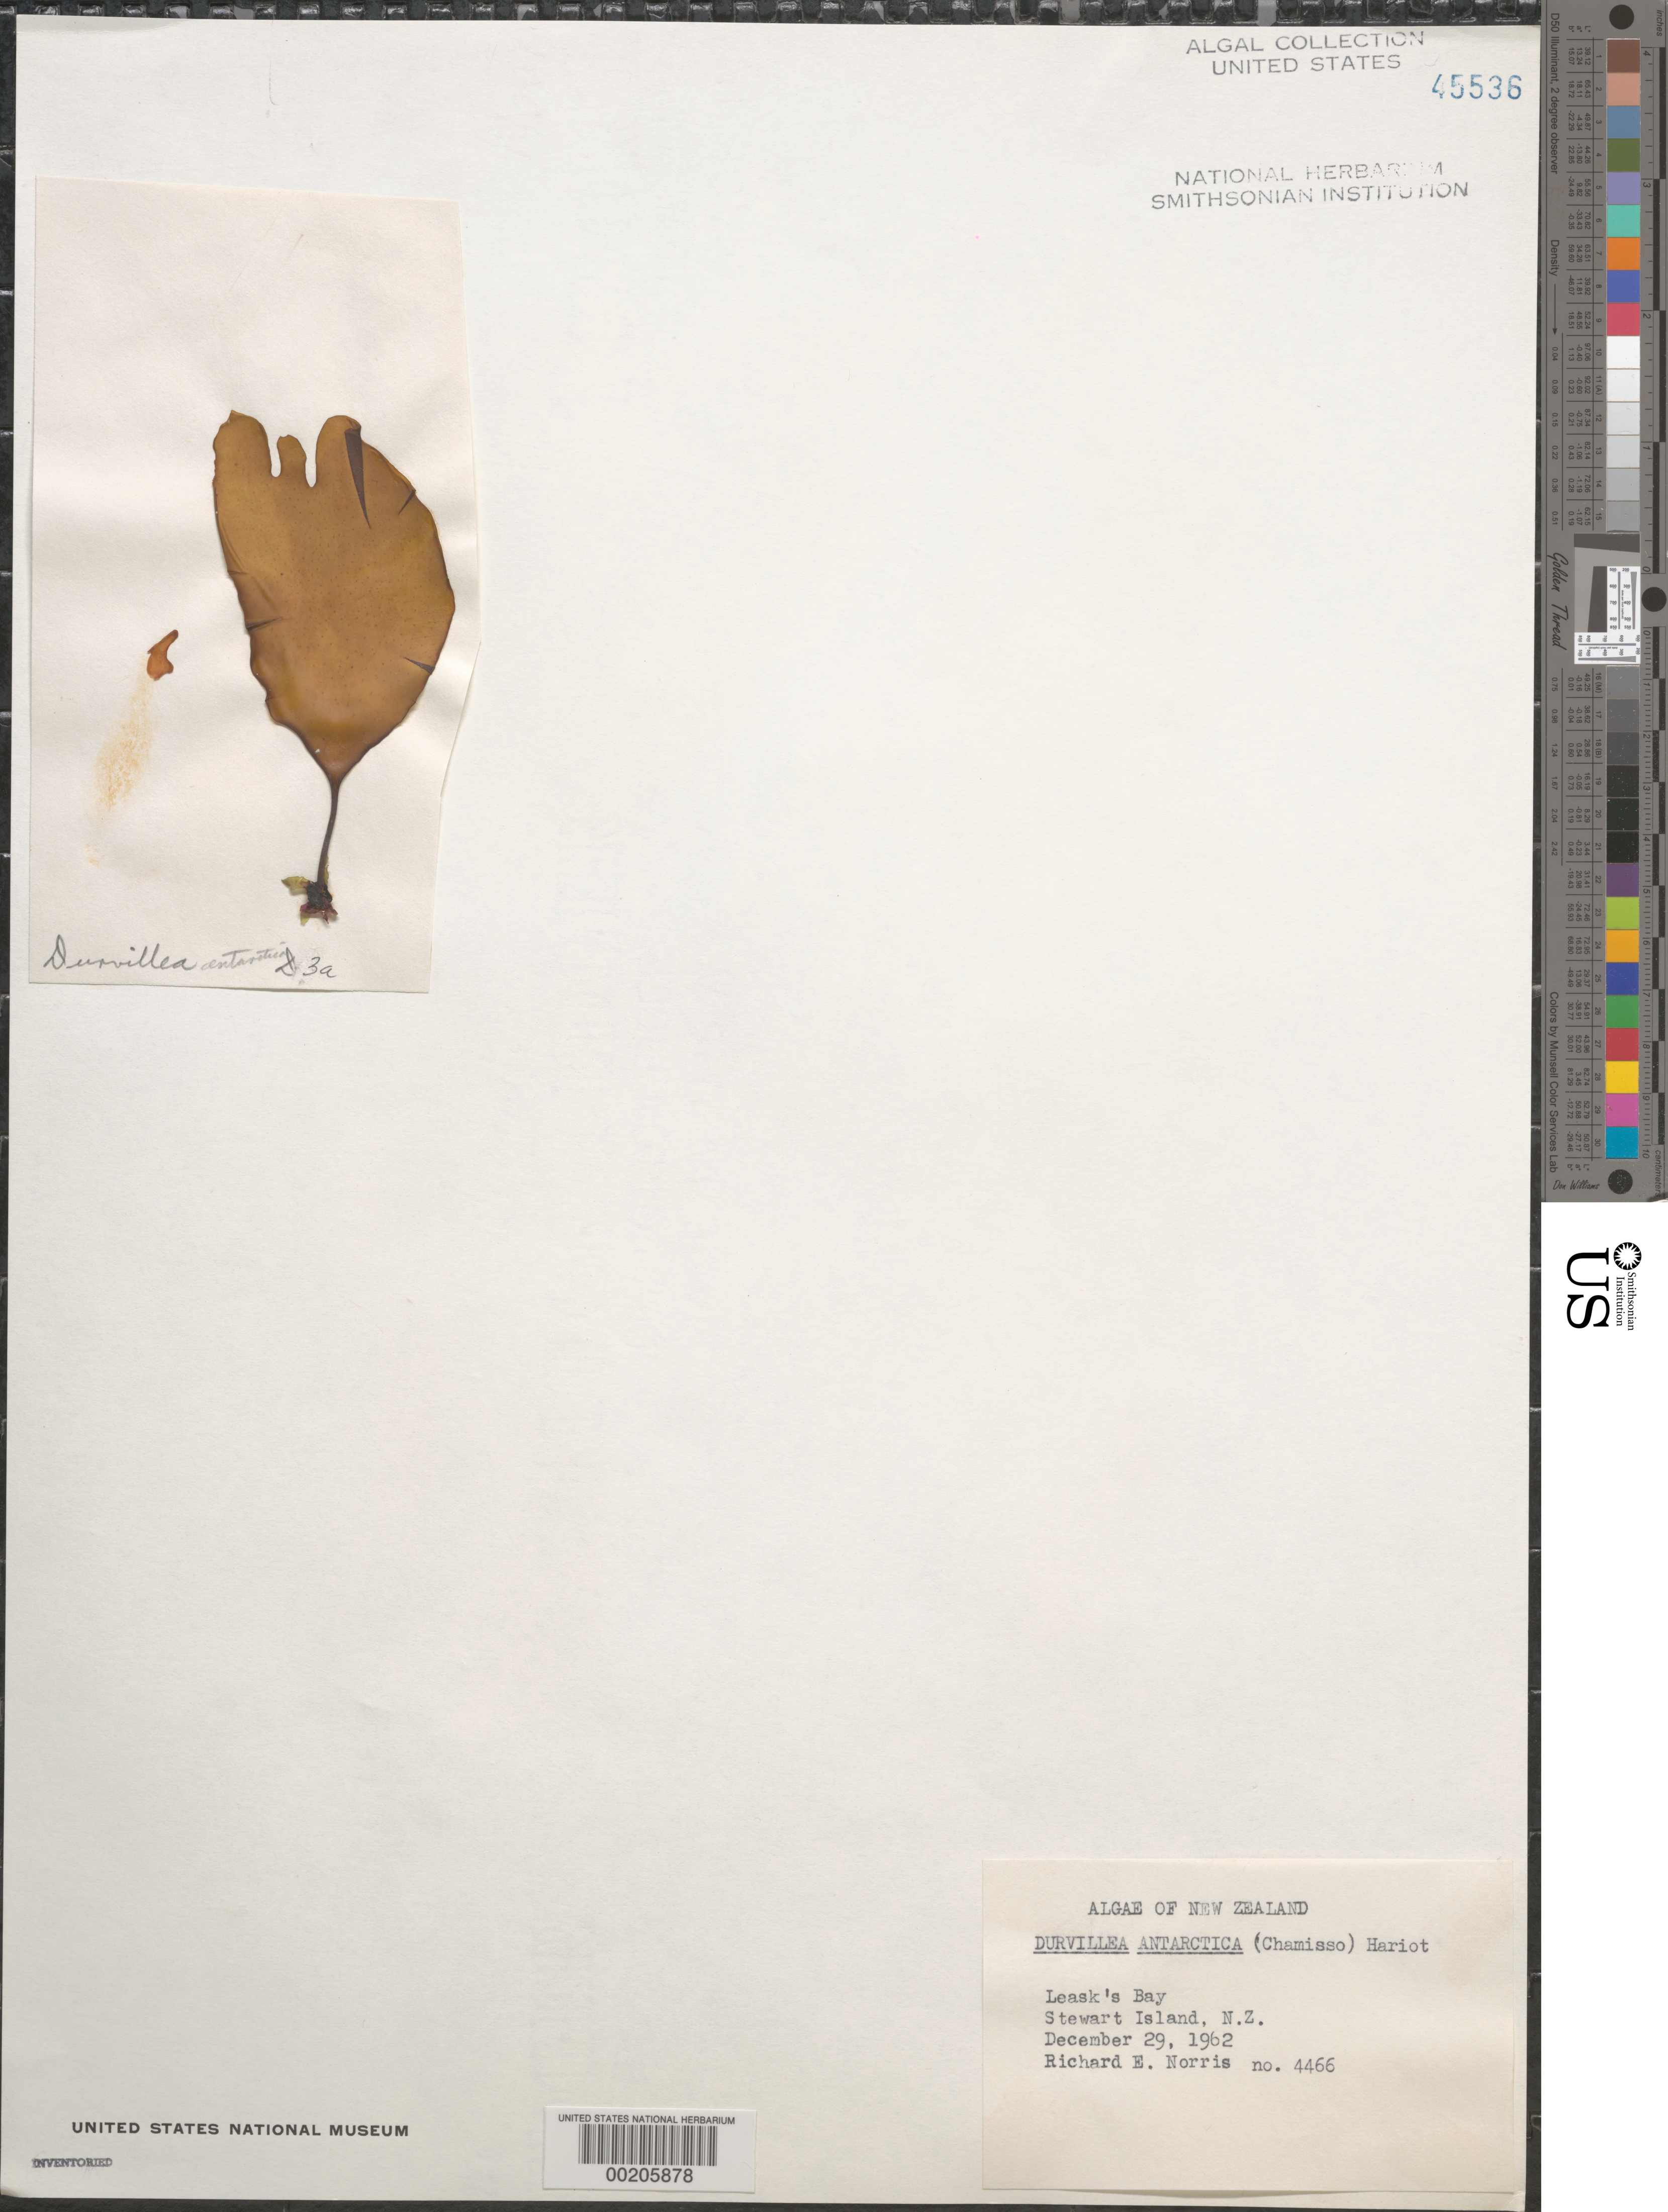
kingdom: Chromista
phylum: Ochrophyta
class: Phaeophyceae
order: Fucales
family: Durvillaeaceae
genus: Durvillaea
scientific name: Durvillaea antarctica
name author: (Cham.) P. Hariot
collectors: R. E. Norris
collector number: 4466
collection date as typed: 29 Dec 1962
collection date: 1962-12-29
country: New Zealand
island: Stewart Island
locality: Leask's Bay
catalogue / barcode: US 45536